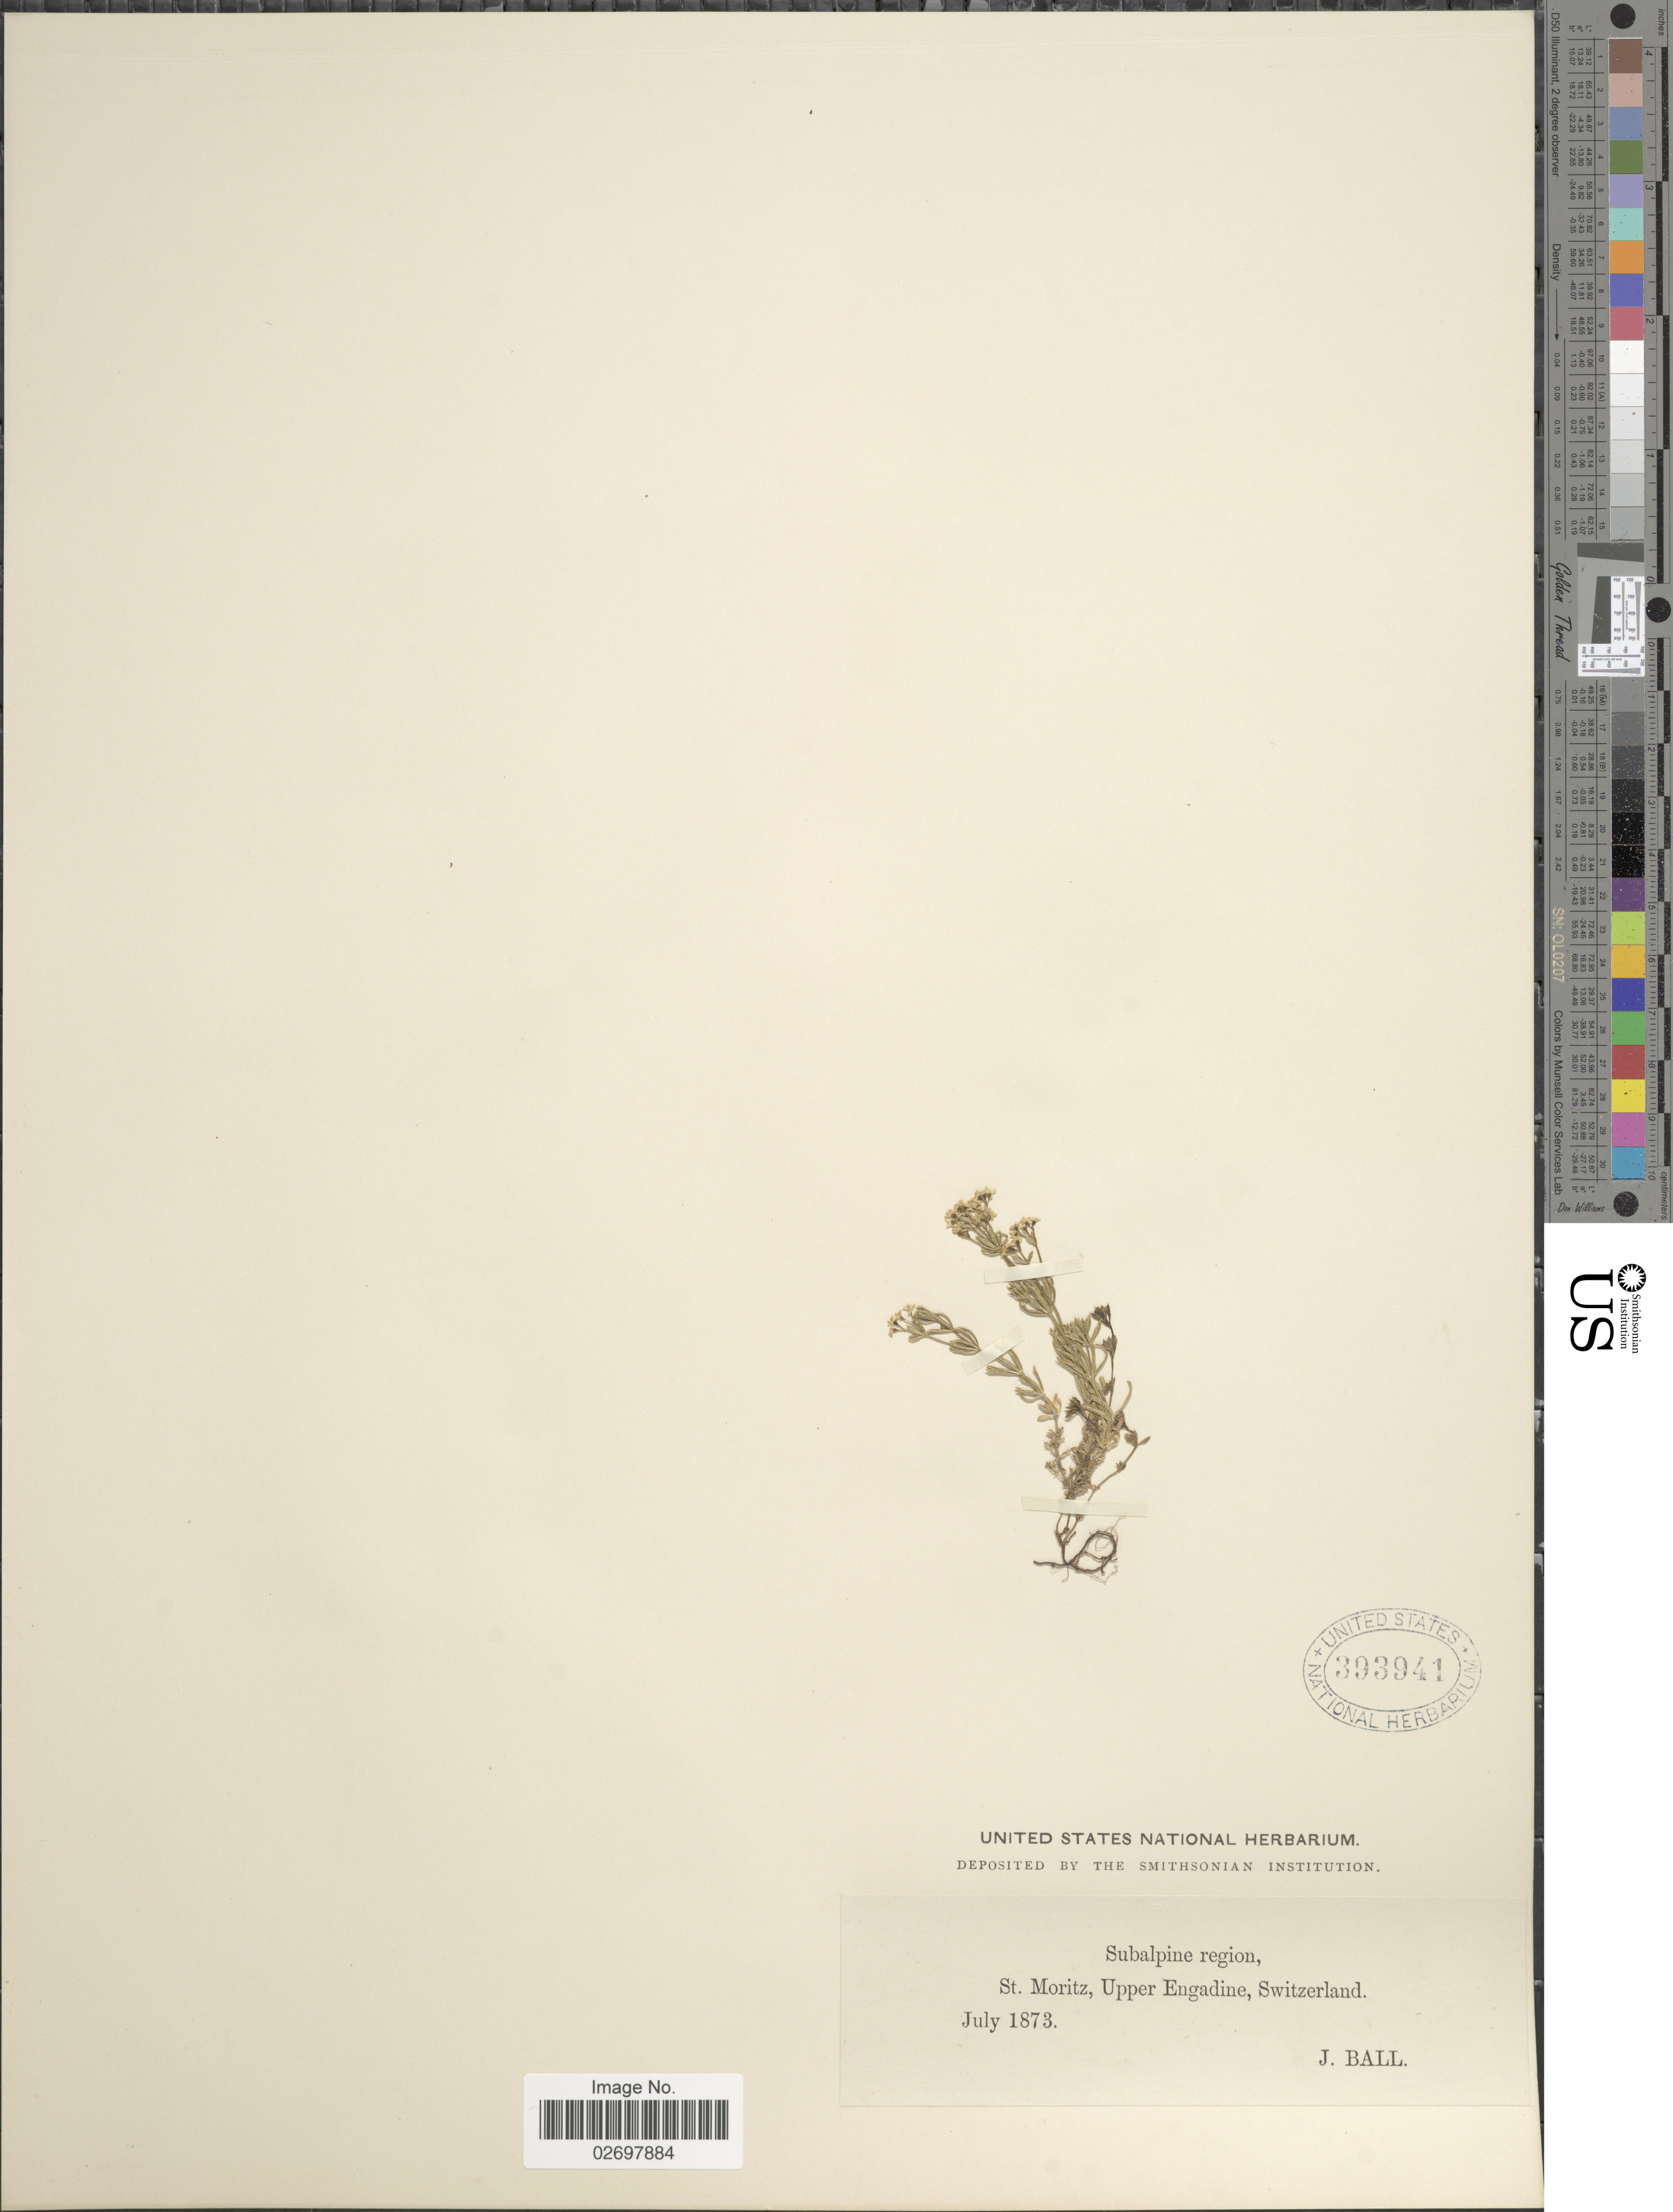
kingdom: Plantae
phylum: Tracheophyta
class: Magnoliopsida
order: Gentianales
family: Rubiaceae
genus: Galium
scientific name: Galium sp.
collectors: J. Ball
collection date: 1873-07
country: Switzerland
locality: Subalpine region, St. Moritz, Upper Engadine, Switzerland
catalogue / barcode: US 393941